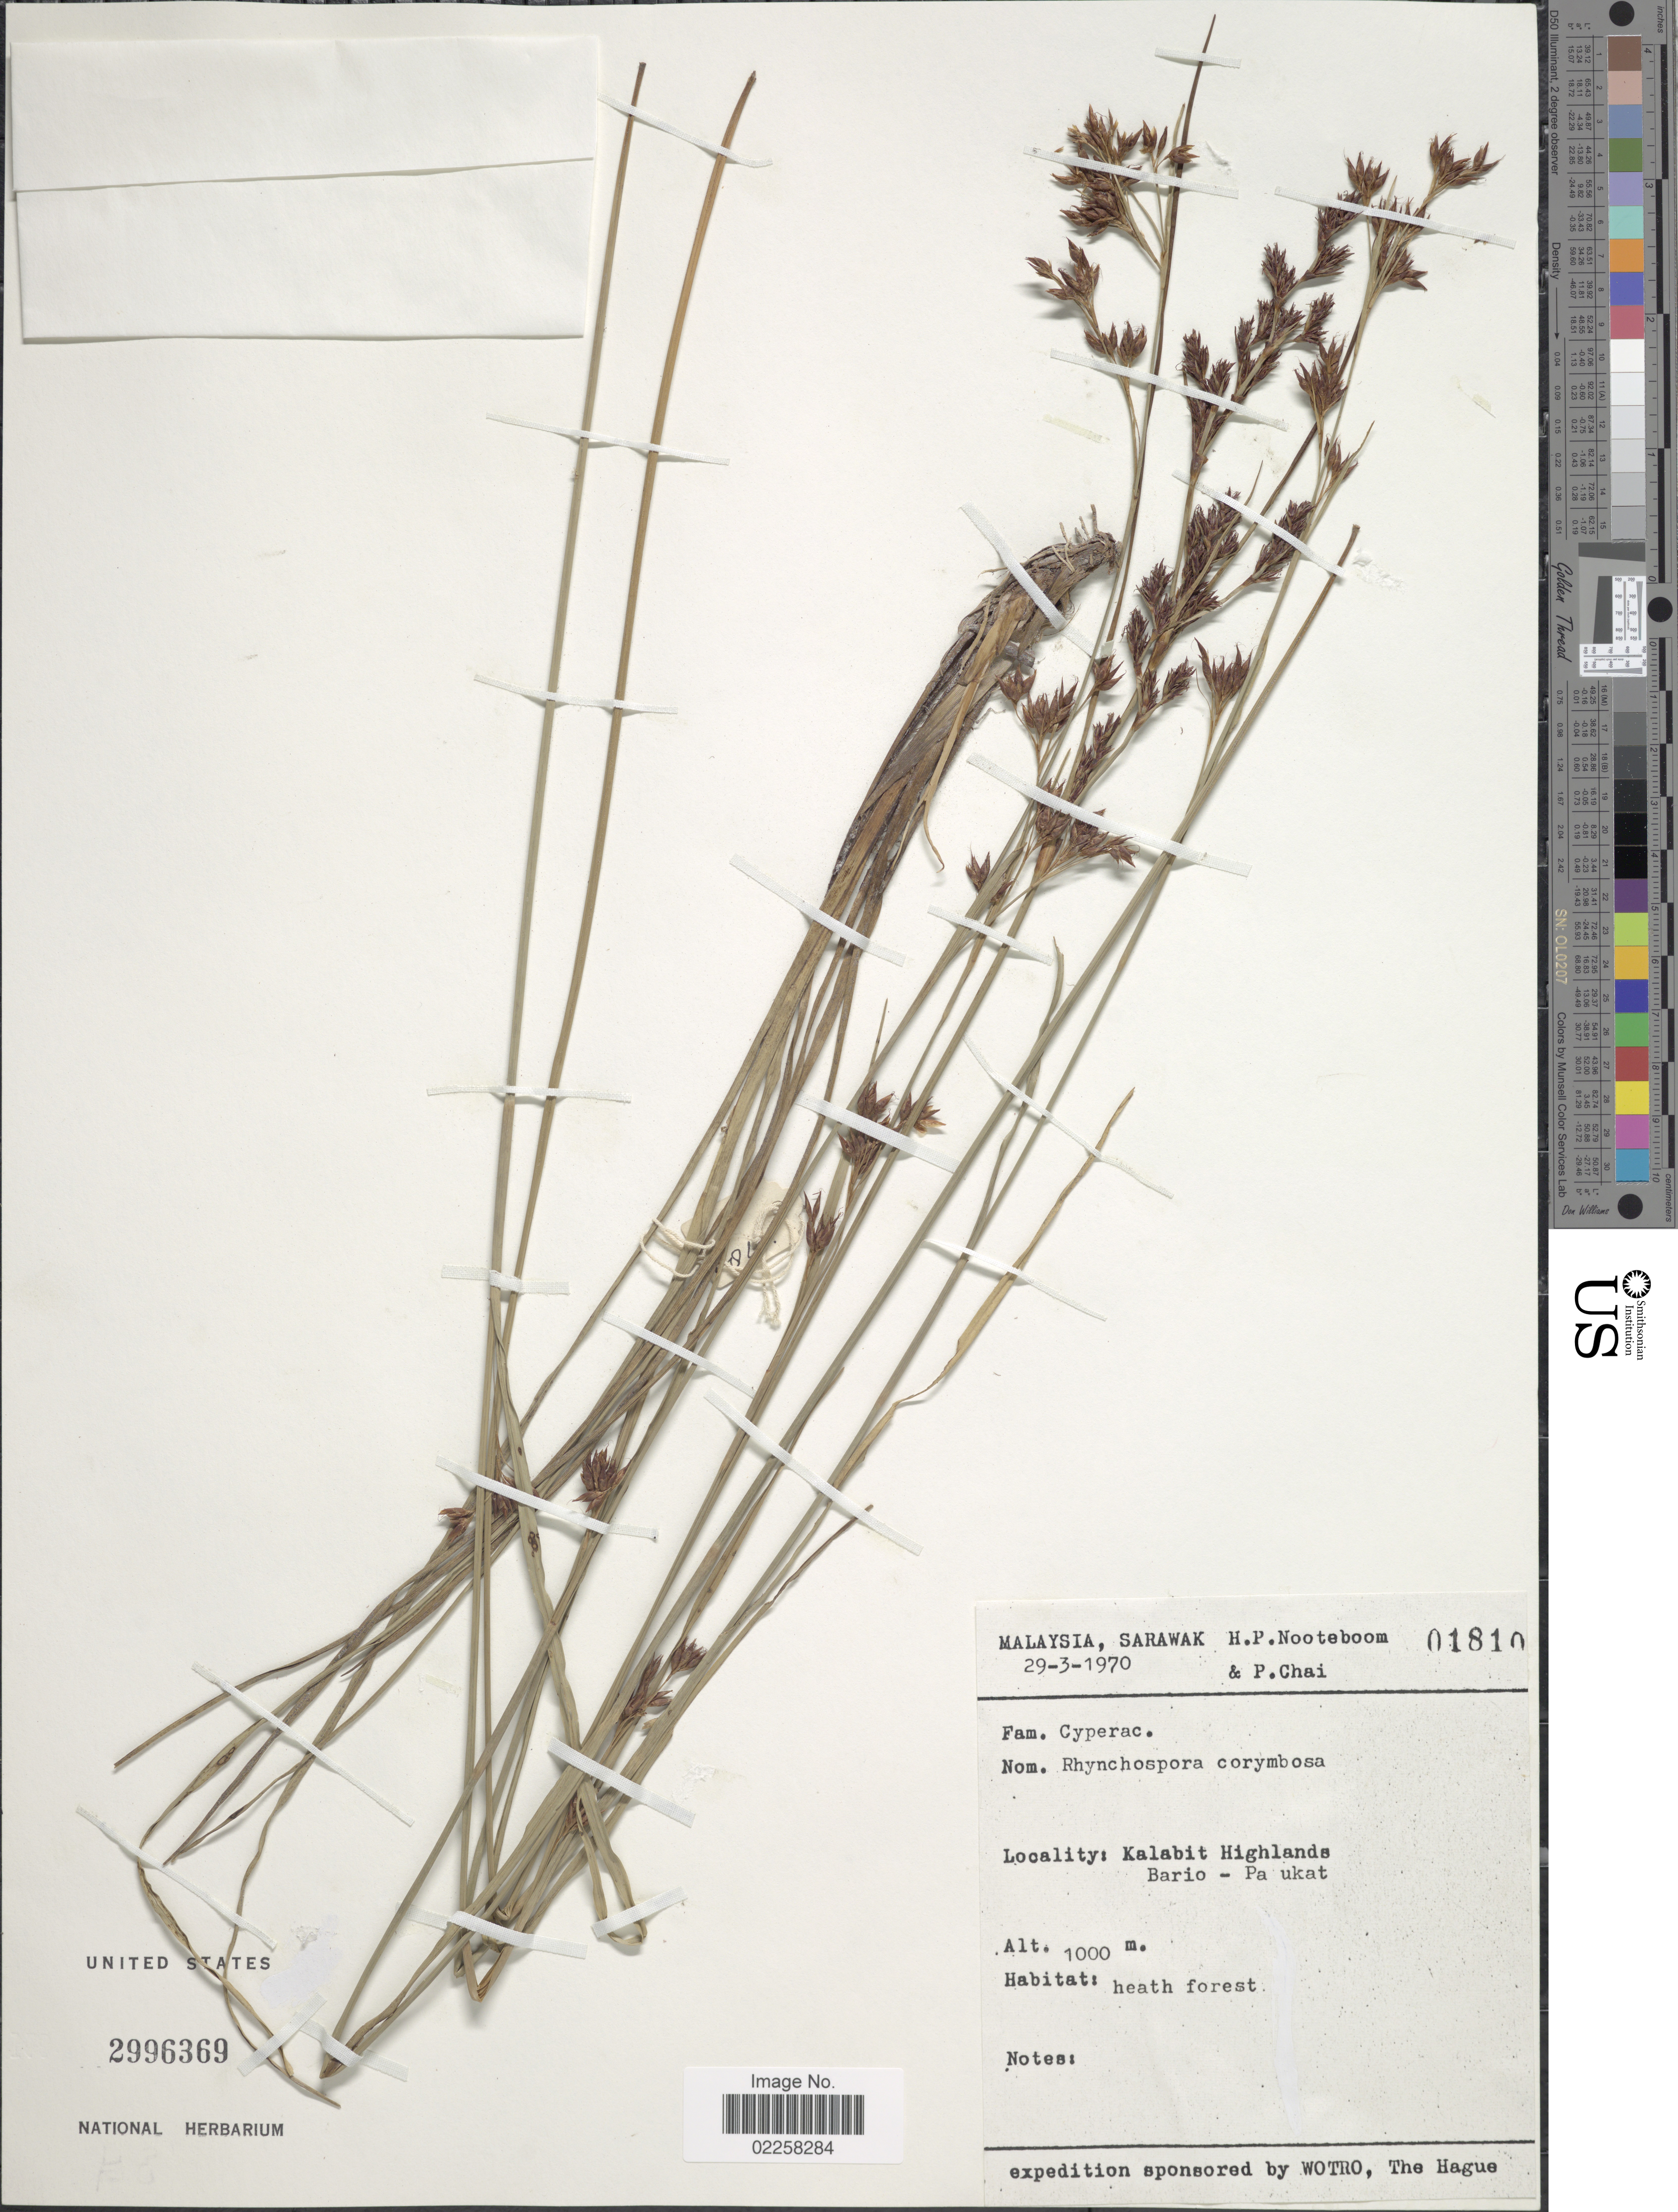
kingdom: Plantae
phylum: Tracheophyta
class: Liliopsida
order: Poales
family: Cyperaceae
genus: Rhynchospora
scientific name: Rhynchospora rugosa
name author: (Vahl) Gale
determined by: Strong, Mark T., (BOT), Smithsonian Institution - National Museum of Natural History (UNITED STATES)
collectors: H. P. Nooteboom & P. Chai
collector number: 01810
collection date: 1970-03-29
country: Malaysia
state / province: Sarawak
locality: Kalabit Highlands, Bario - Pa ukat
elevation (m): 1000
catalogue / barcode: US 2996369